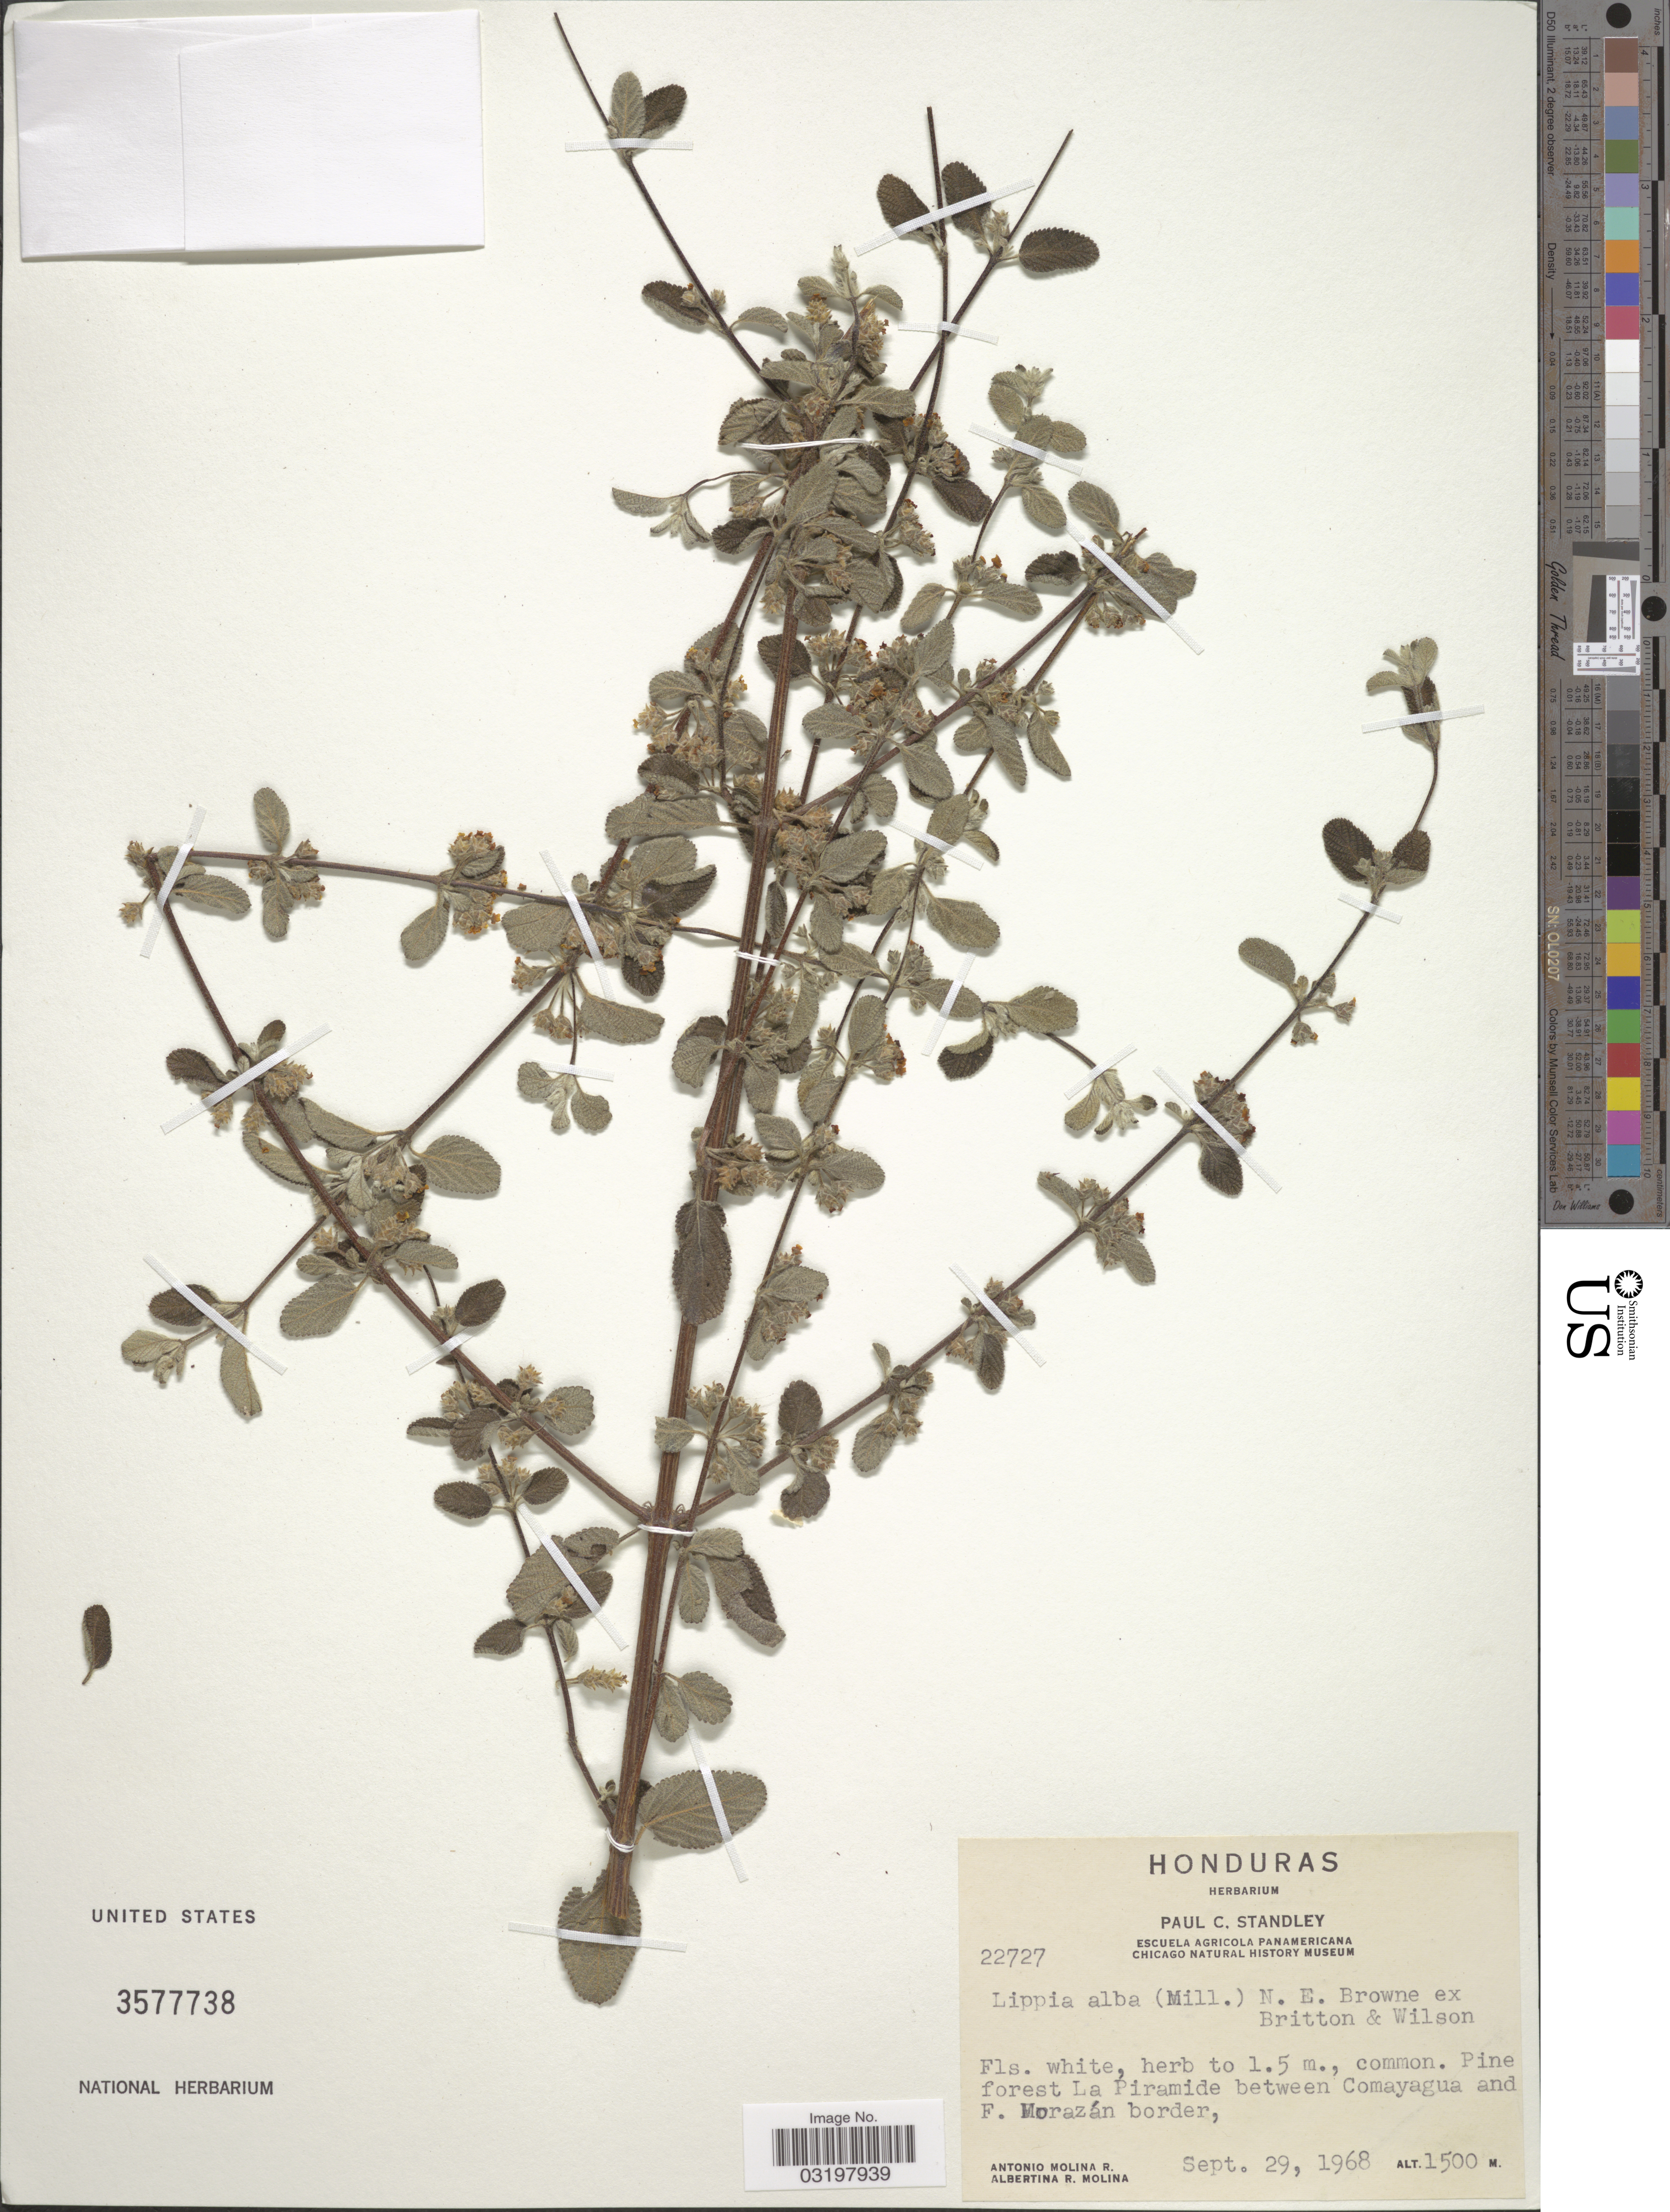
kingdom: Plantae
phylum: Tracheophyta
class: Magnoliopsida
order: Lamiales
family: Verbenaceae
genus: Lippia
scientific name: Lippia origanoides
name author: Kunth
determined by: Mirra, Fabiana, (SI), Instituto de Botanica Darwinion (ARGENTINA)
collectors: A. Molina R. & A. R. Molina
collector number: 22727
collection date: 1968-09-29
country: Honduras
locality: Pine forest La Piramide between Comayagua and F. Morazán border.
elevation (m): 1500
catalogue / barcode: US 3577738